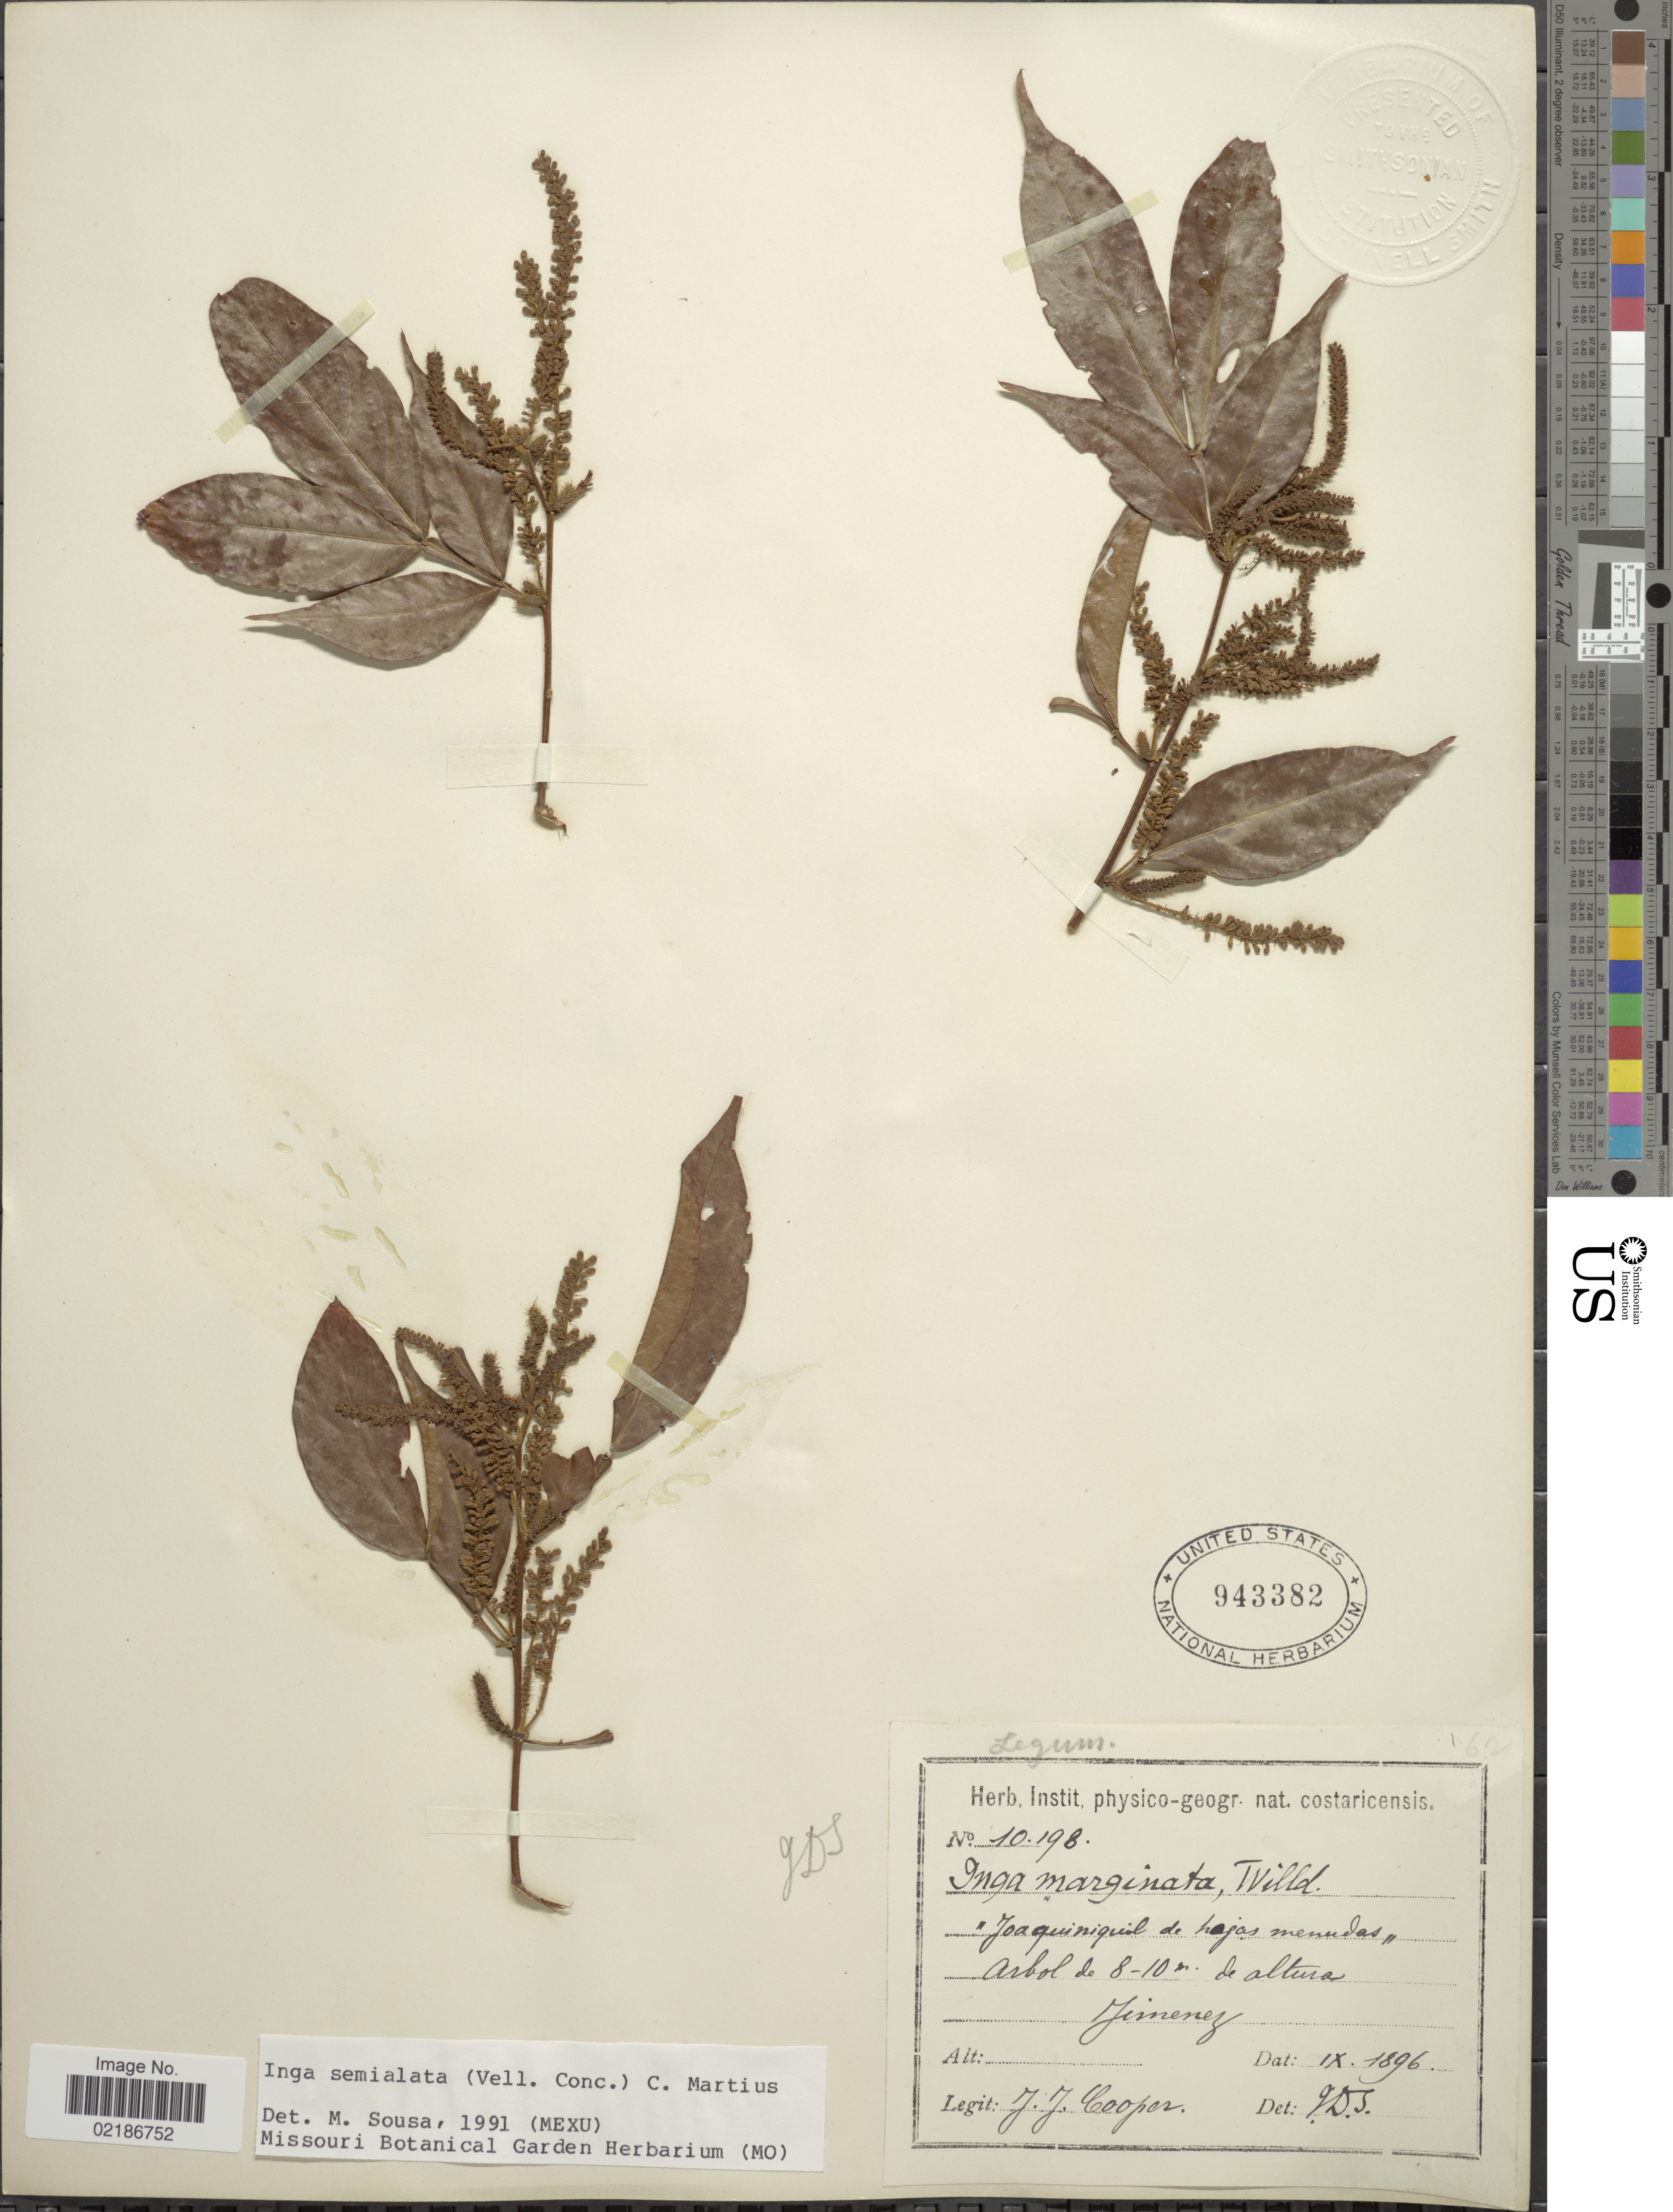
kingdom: Plantae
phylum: Tracheophyta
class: Magnoliopsida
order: Fabales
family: Fabaceae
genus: Inga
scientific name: Inga marginata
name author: Willd.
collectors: J. J. Cooper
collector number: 10198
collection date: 1896-09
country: Costa Rica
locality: Jimenez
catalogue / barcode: US 943382